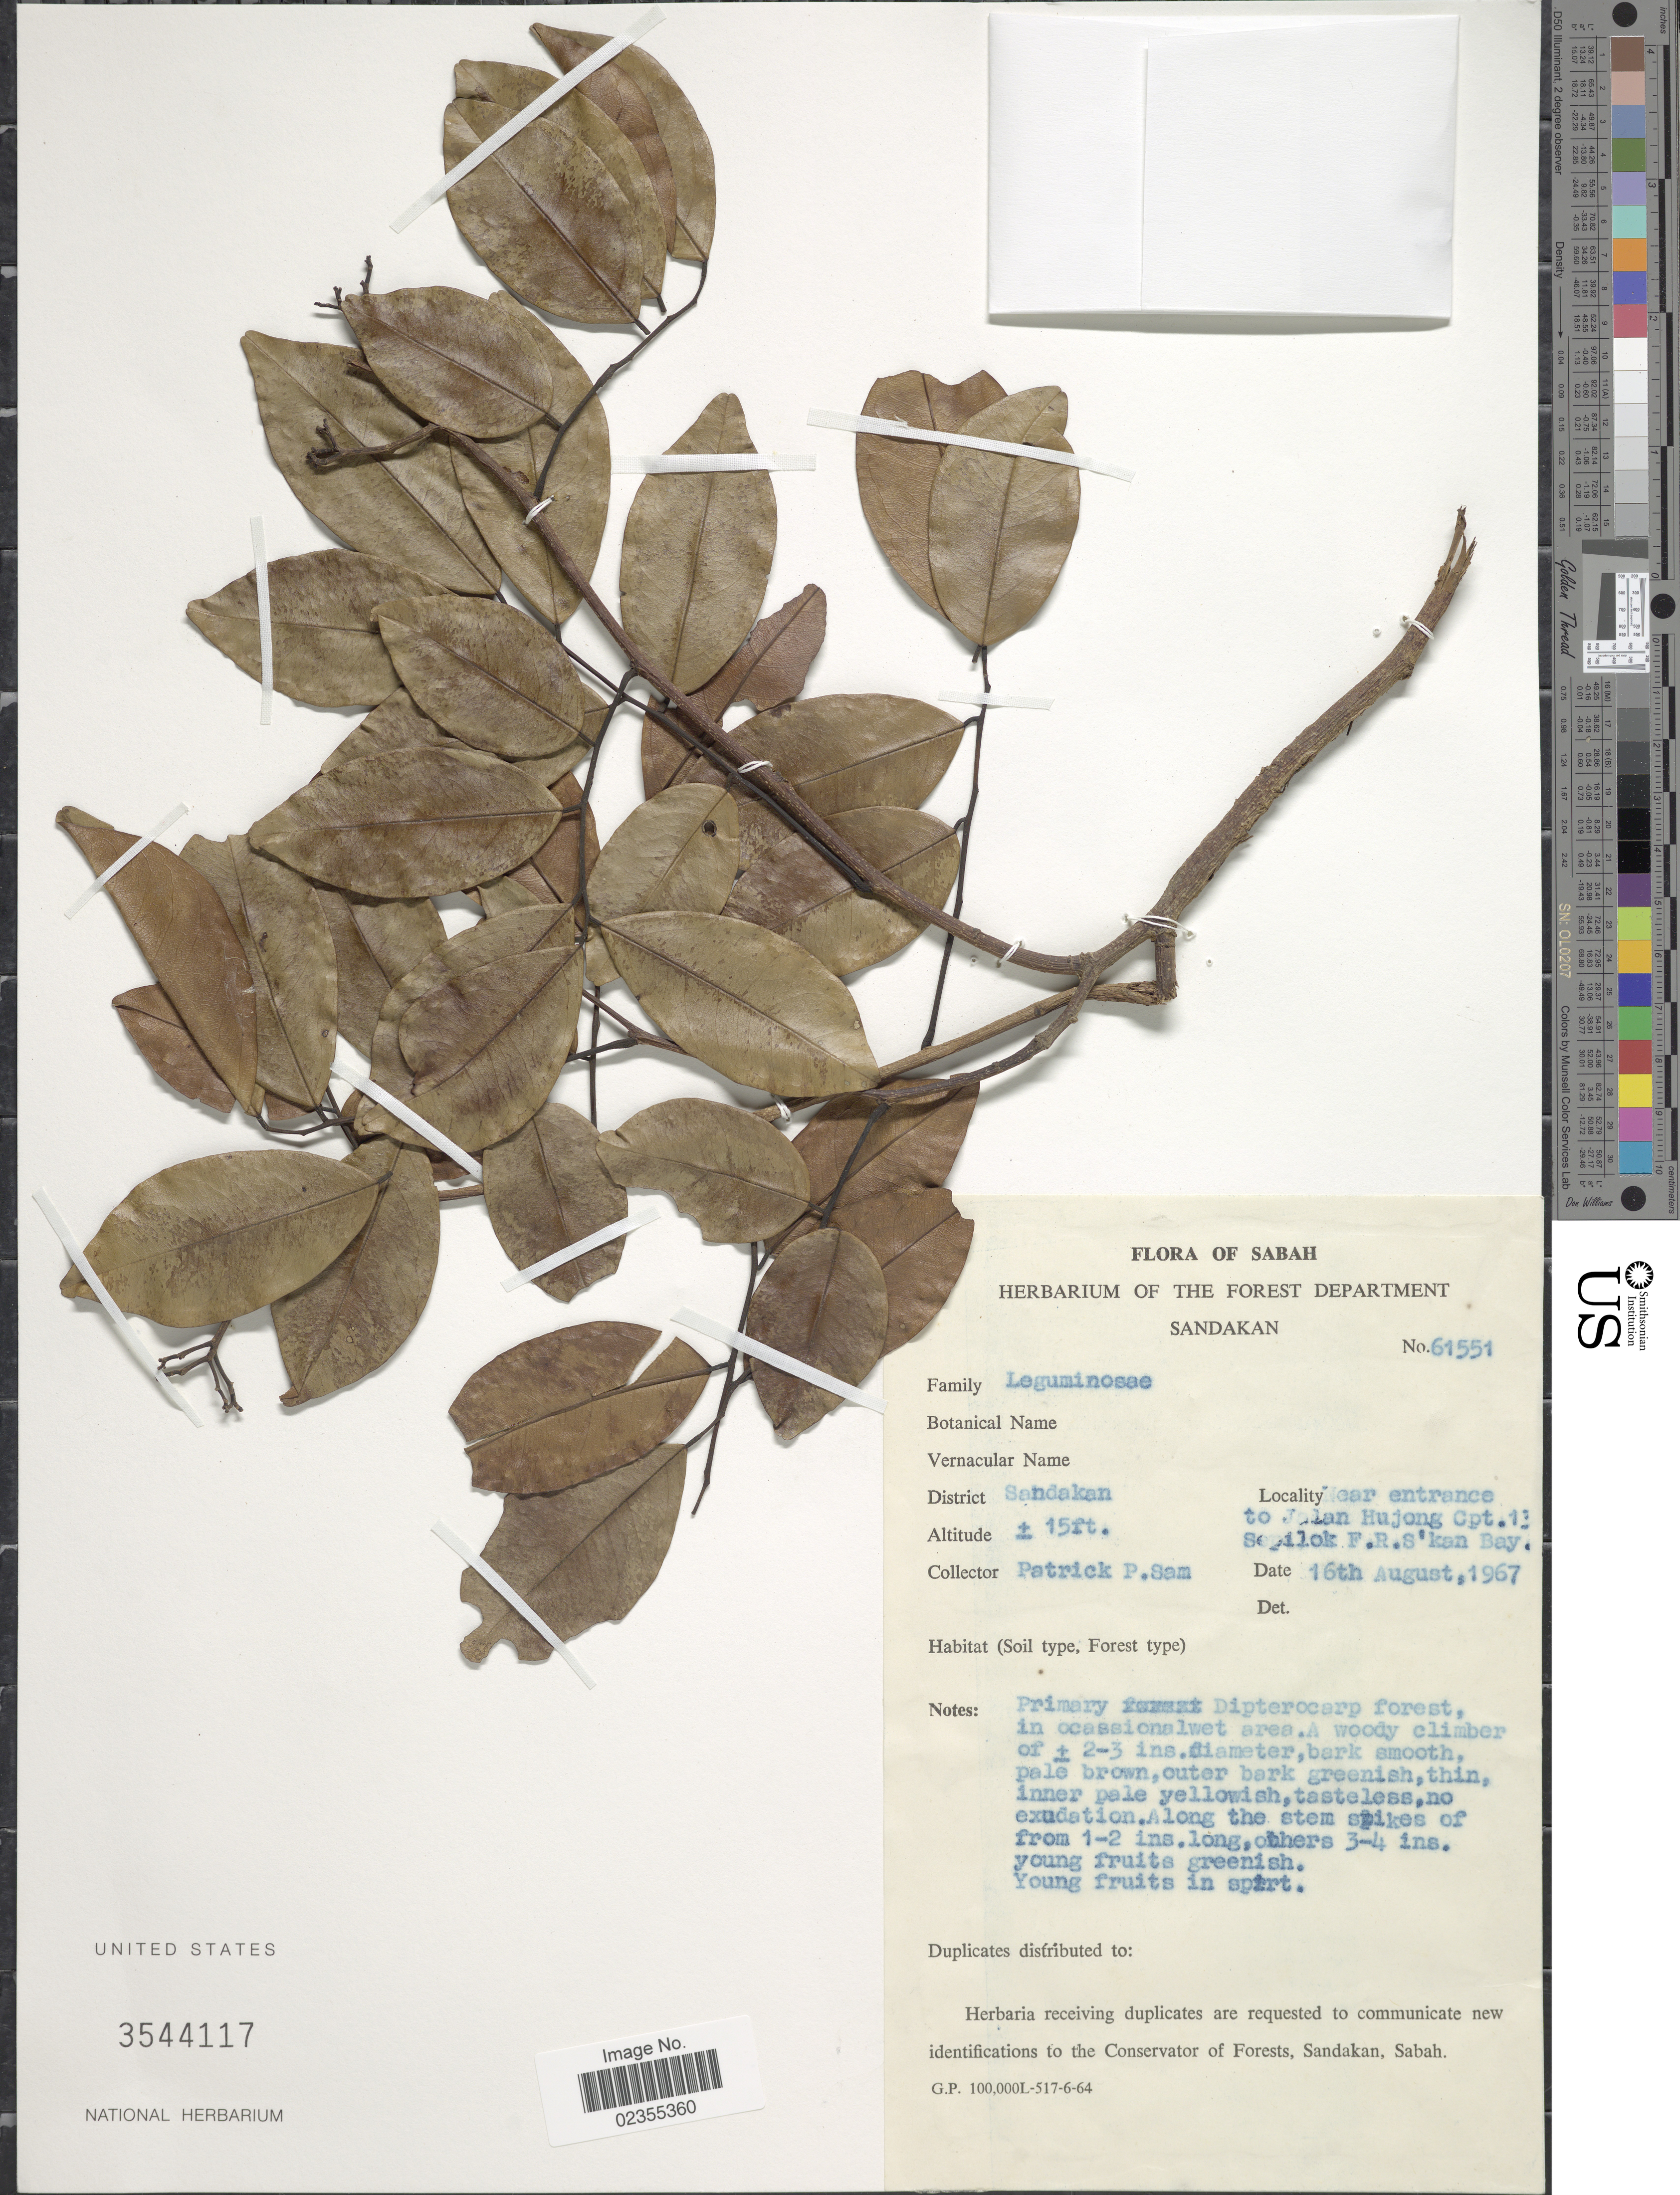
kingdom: Plantae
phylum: Tracheophyta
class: Magnoliopsida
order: Fabales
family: Fabaceae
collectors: P.P. Sam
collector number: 61551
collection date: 1967-08-16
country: Malaysia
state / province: Sabah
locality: District Sandakan, Near entrance to Jalan Hujong Cpt. 13 Sepilok F.R.S.'kan Bay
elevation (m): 5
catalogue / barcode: US 3544117